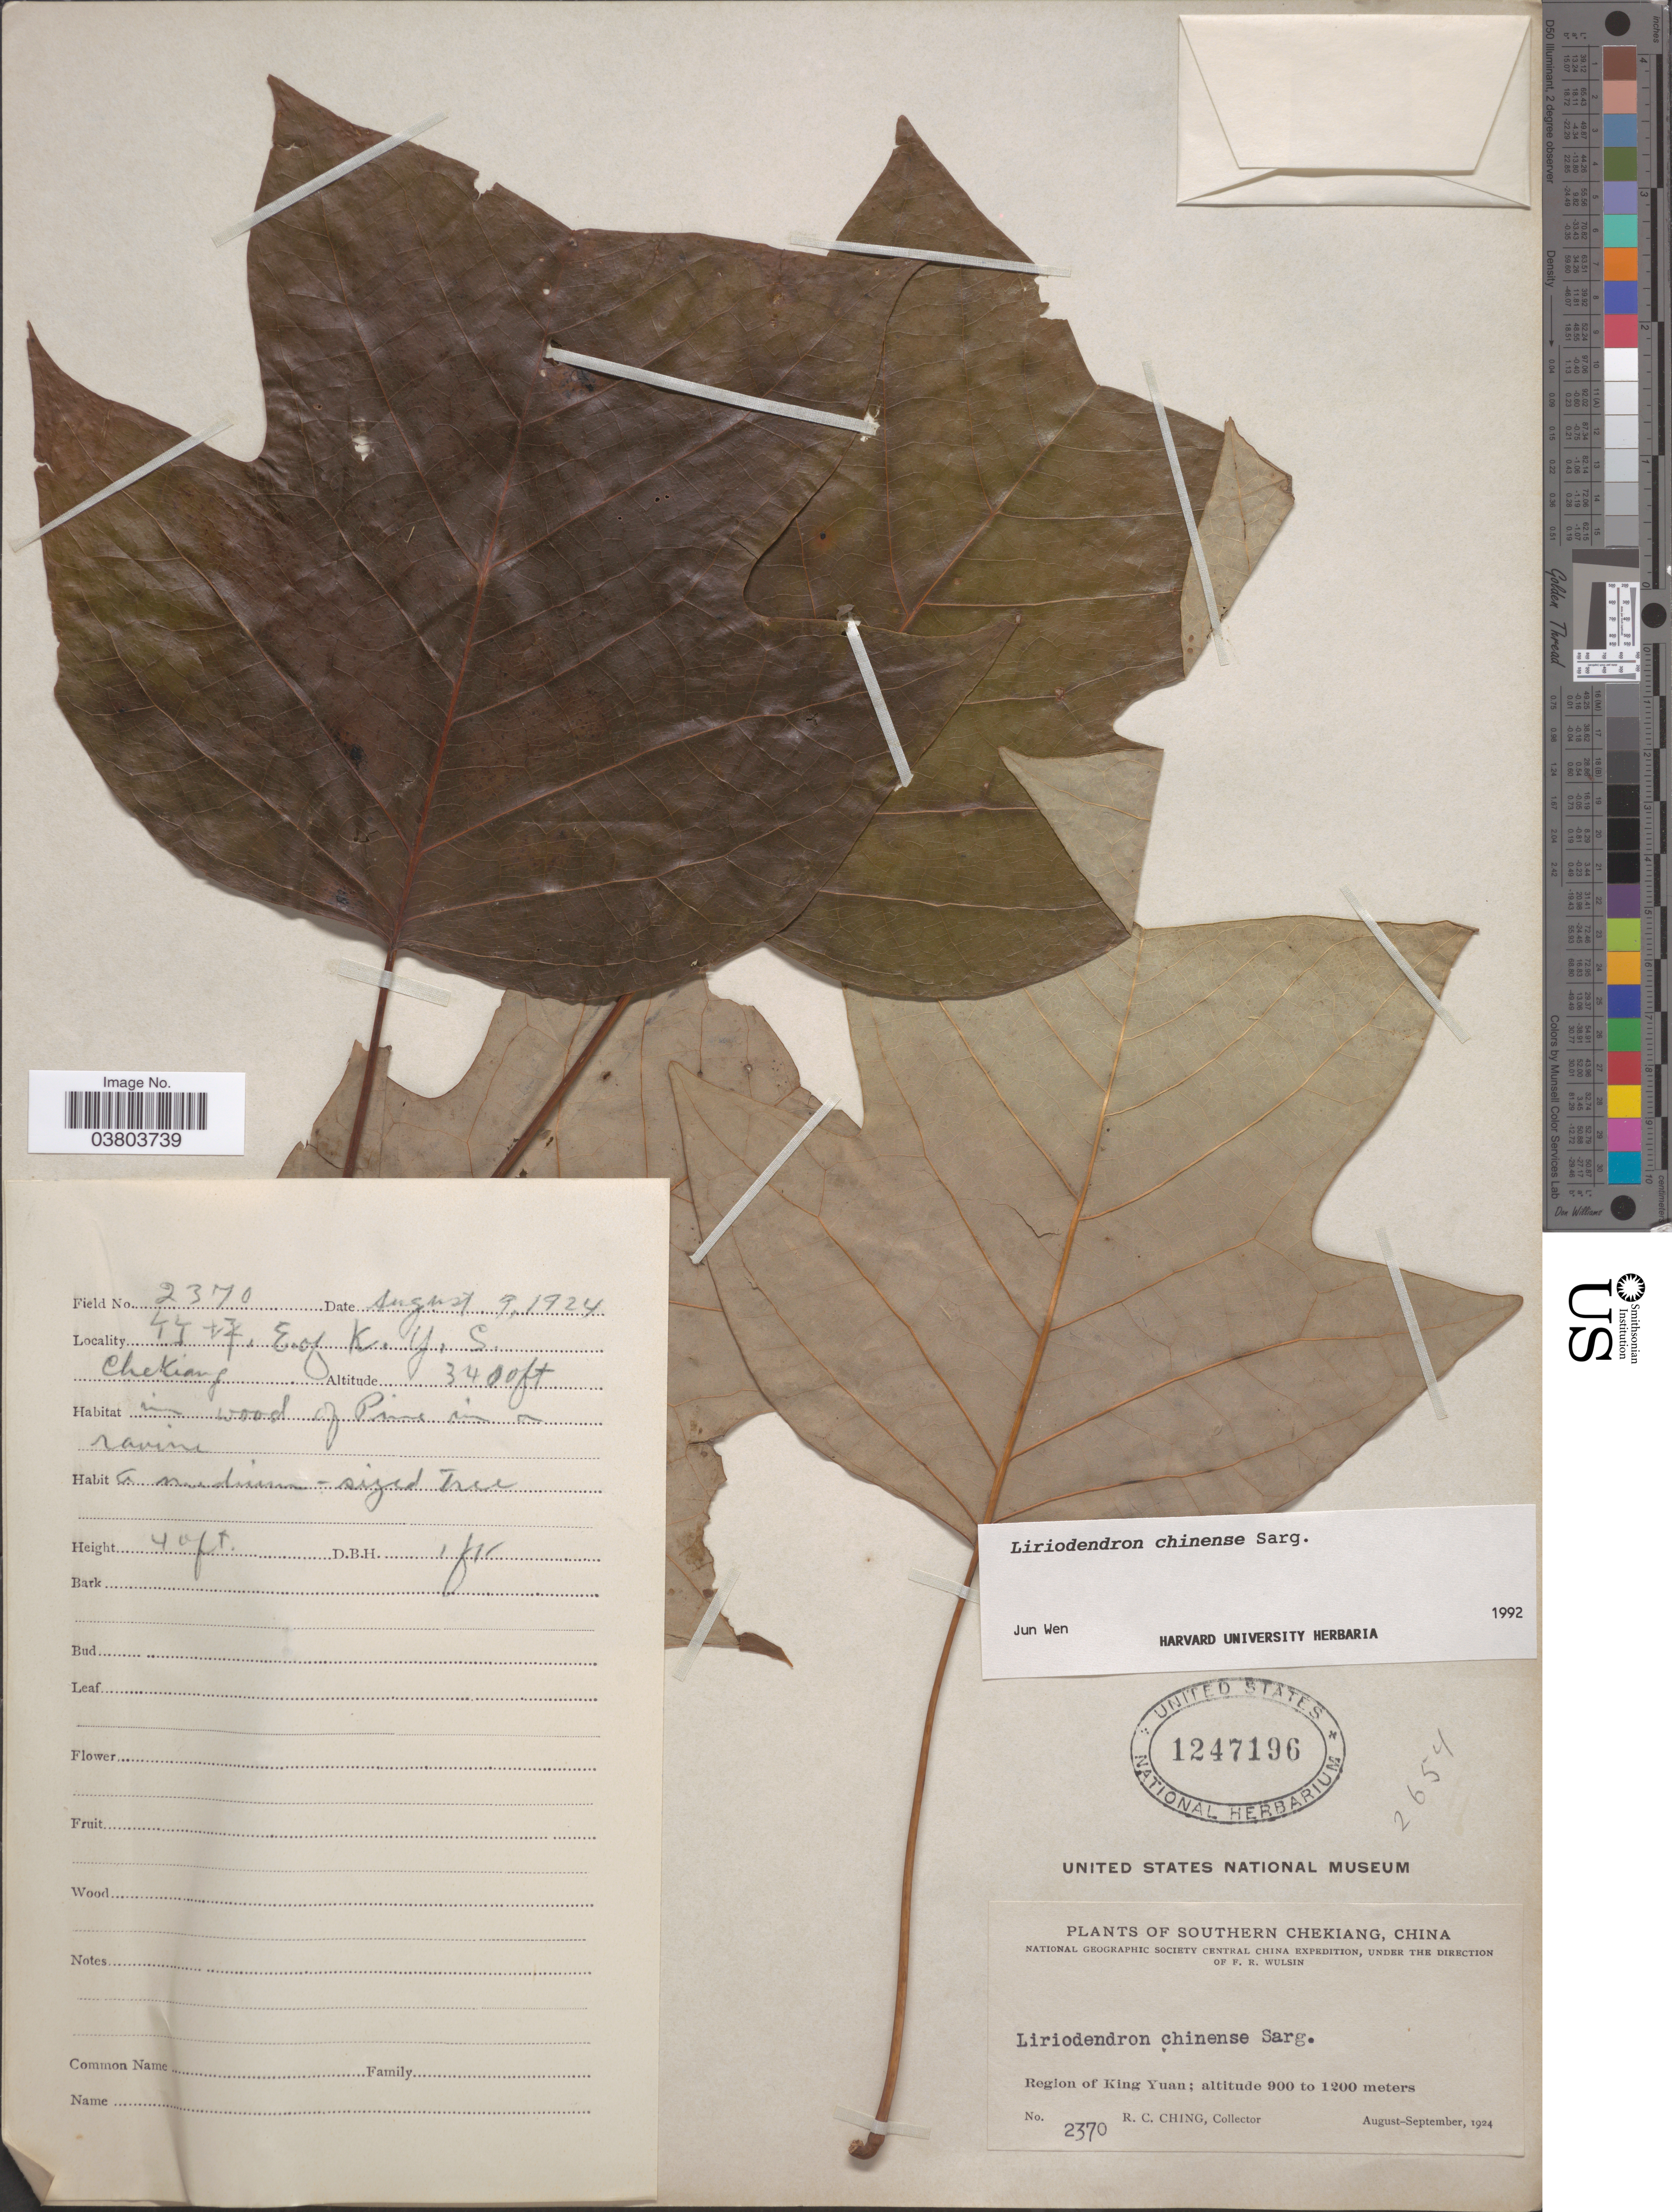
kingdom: Plantae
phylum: Tracheophyta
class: Magnoliopsida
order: Magnoliales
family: Magnoliaceae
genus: Liriodendron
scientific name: Liriodendron chinense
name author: (Hemsl.) Sarg.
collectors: R. C. Ching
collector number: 2370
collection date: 1924-08-09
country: China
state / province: Zhejiang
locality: X, E of K. Y. S. Chekiang. In wood of Pine in a ravine. Southern Chekiang. Region of King Yuan.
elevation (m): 1036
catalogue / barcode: US 1247196